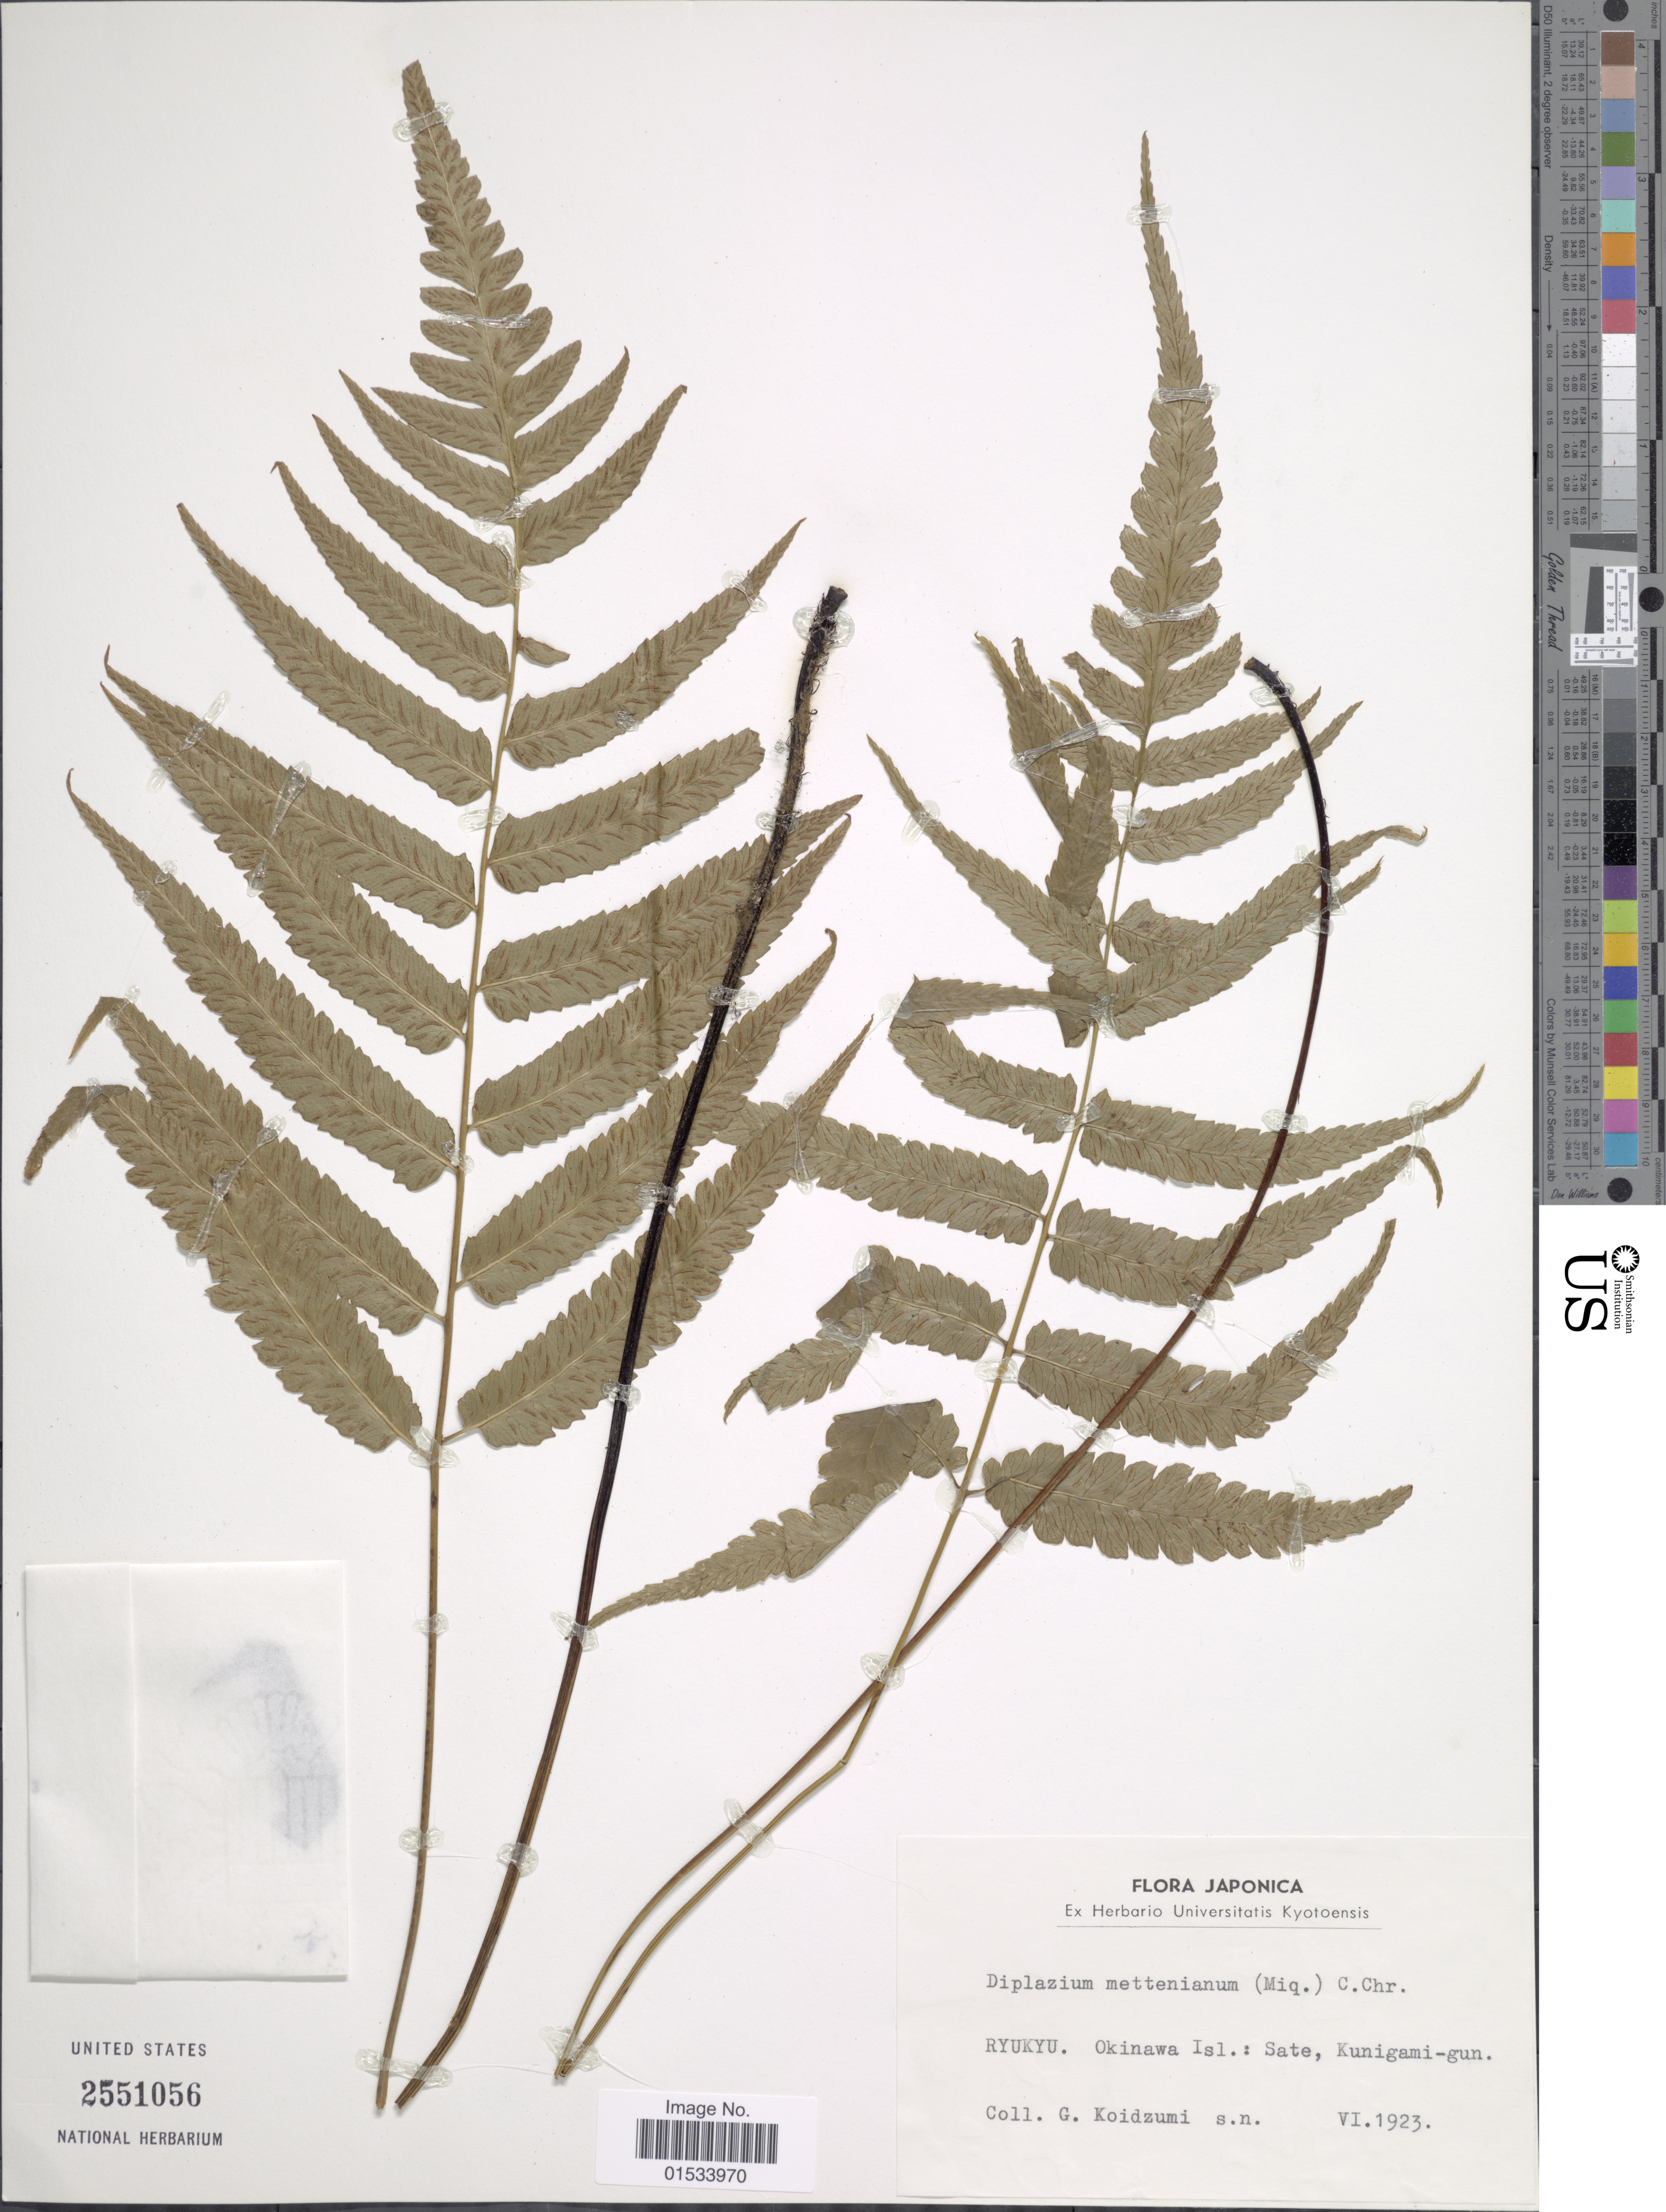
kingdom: Plantae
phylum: Tracheophyta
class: Polypodiopsida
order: Polypodiales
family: Athyriaceae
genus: Diplazium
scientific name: Diplazium mettenianum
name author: (Miq.) C. Chr.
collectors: G. Koidzumi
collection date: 1923-06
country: Japan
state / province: Okinawa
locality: Ryukyu, Okinawa Isl.: Sate, Kunigami-gun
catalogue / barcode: US 2551056